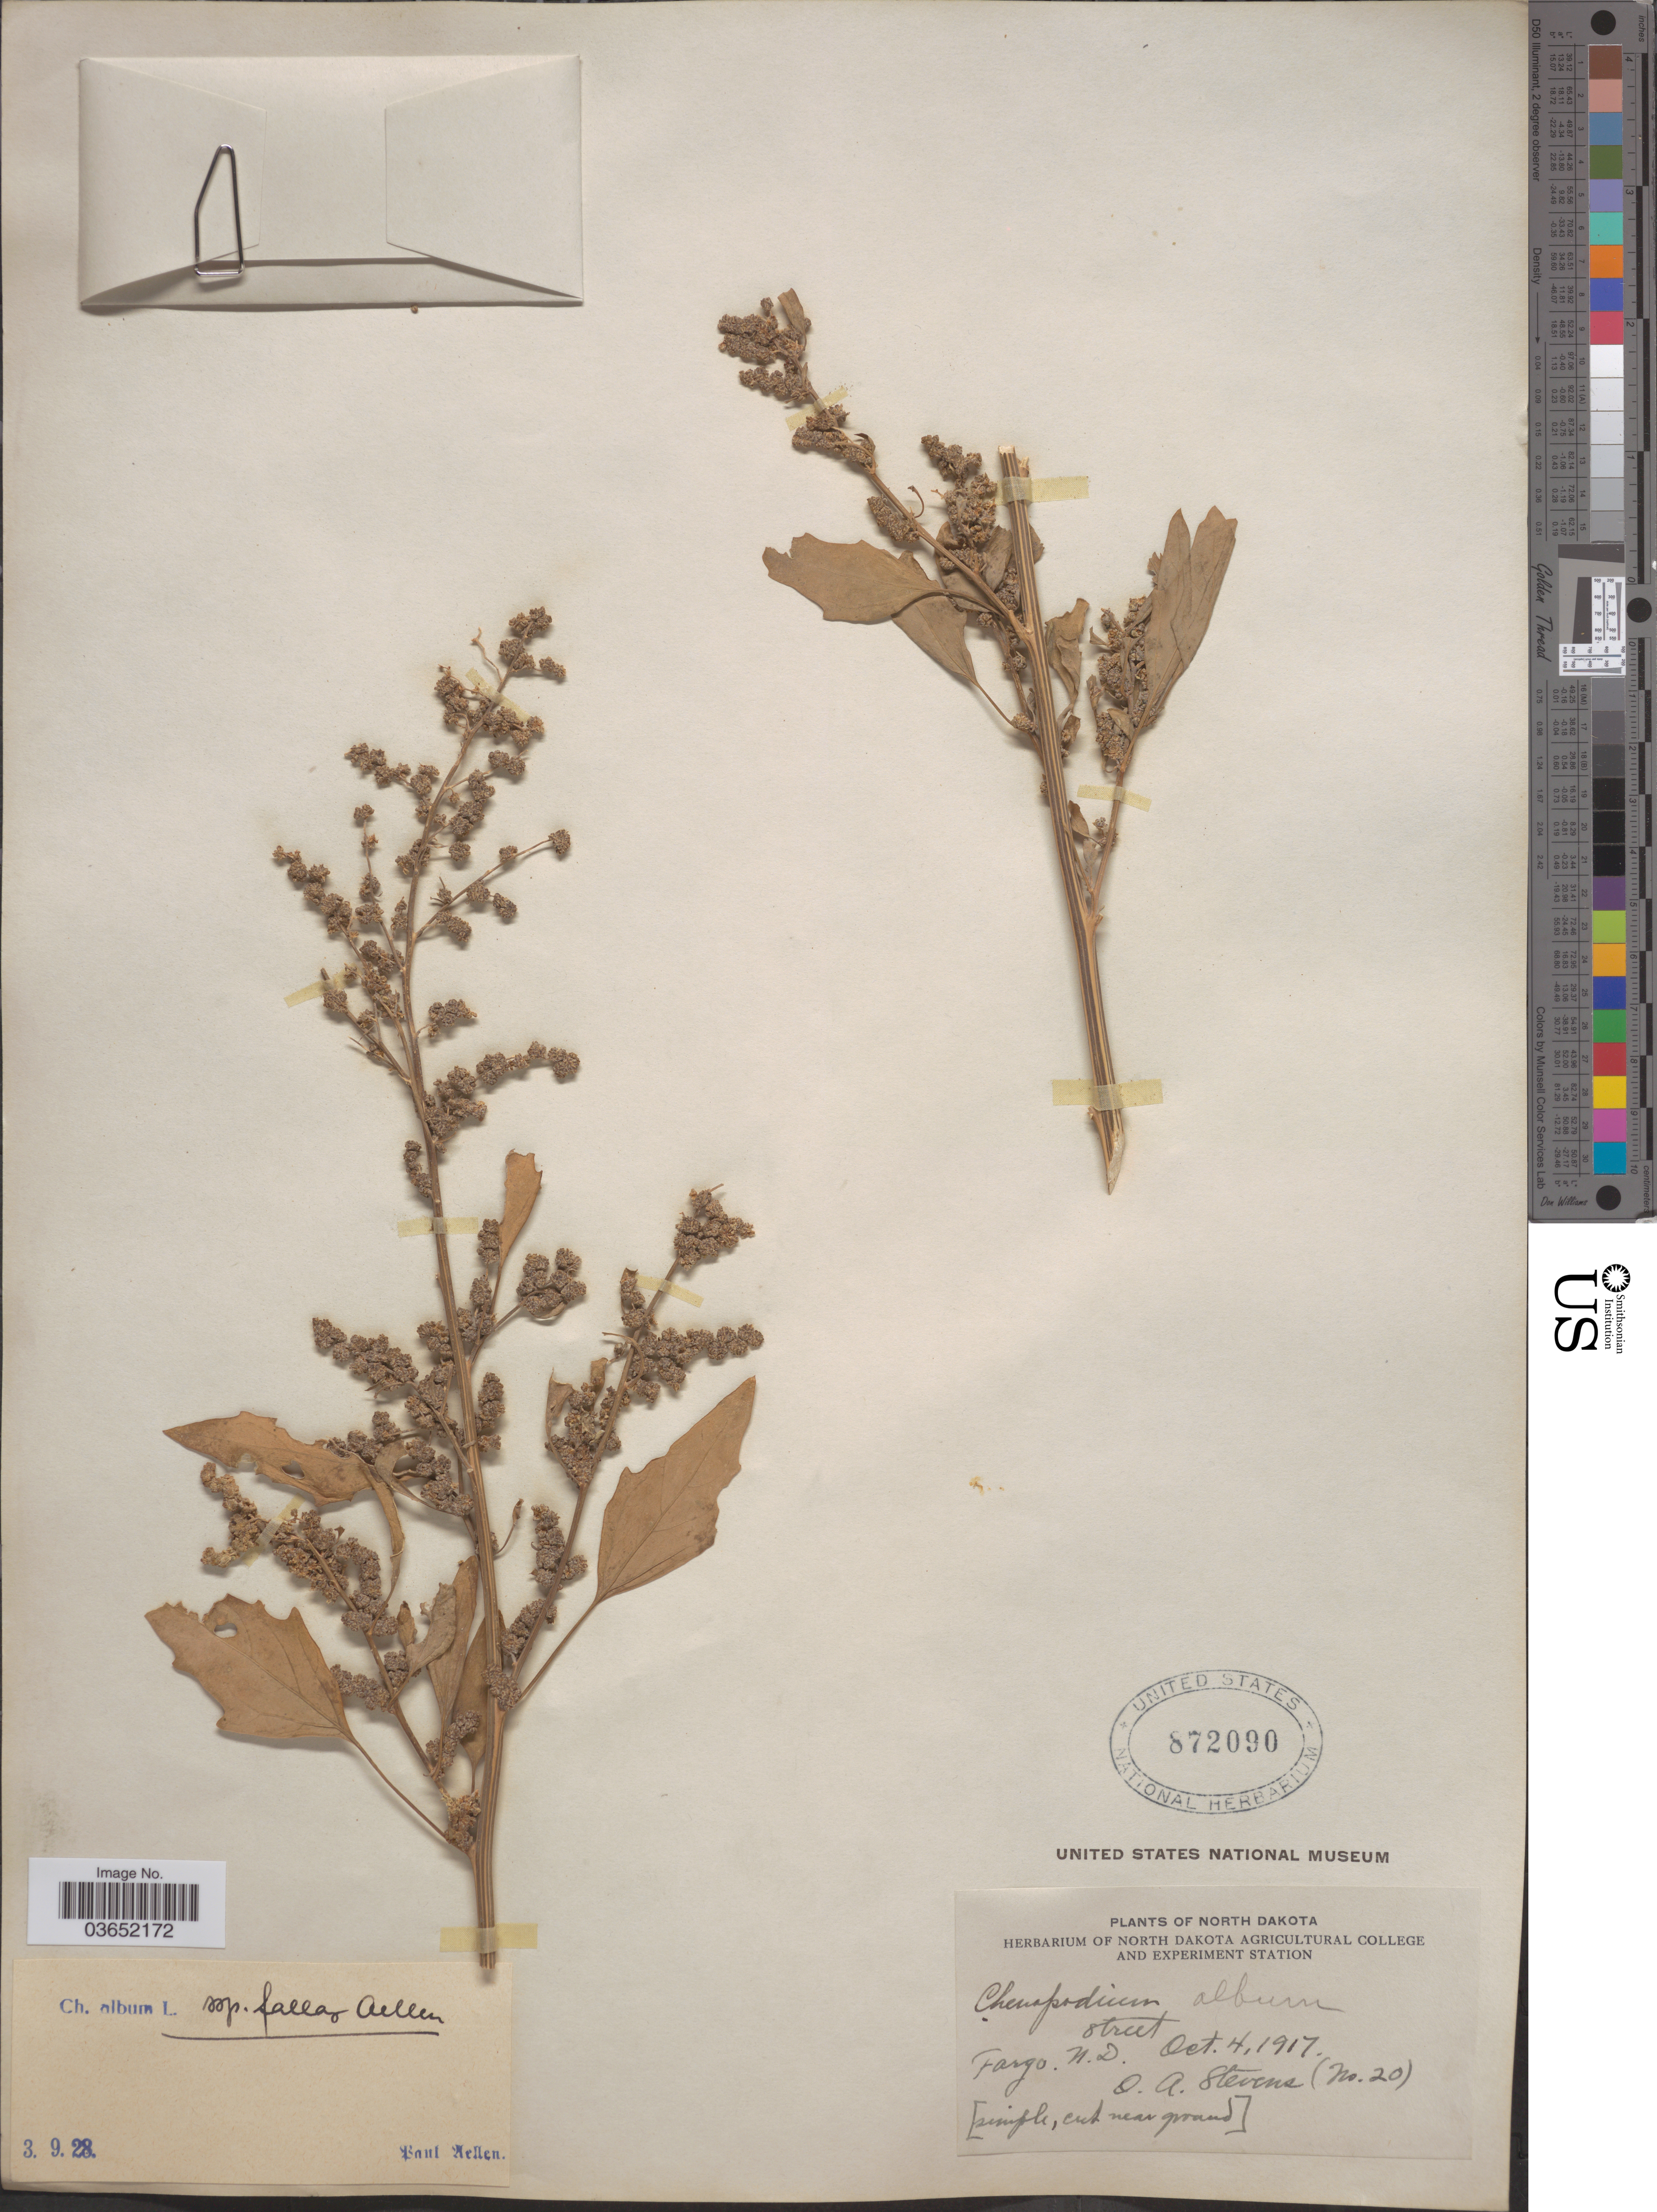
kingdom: Plantae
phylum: Tracheophyta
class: Magnoliopsida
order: Caryophyllales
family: Amaranthaceae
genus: Chenopodium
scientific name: Chenopodium album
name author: L.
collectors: O. A. Stevens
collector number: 20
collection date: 1917-10-04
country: United States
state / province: North Dakota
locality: Fargo.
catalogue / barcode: US 872090